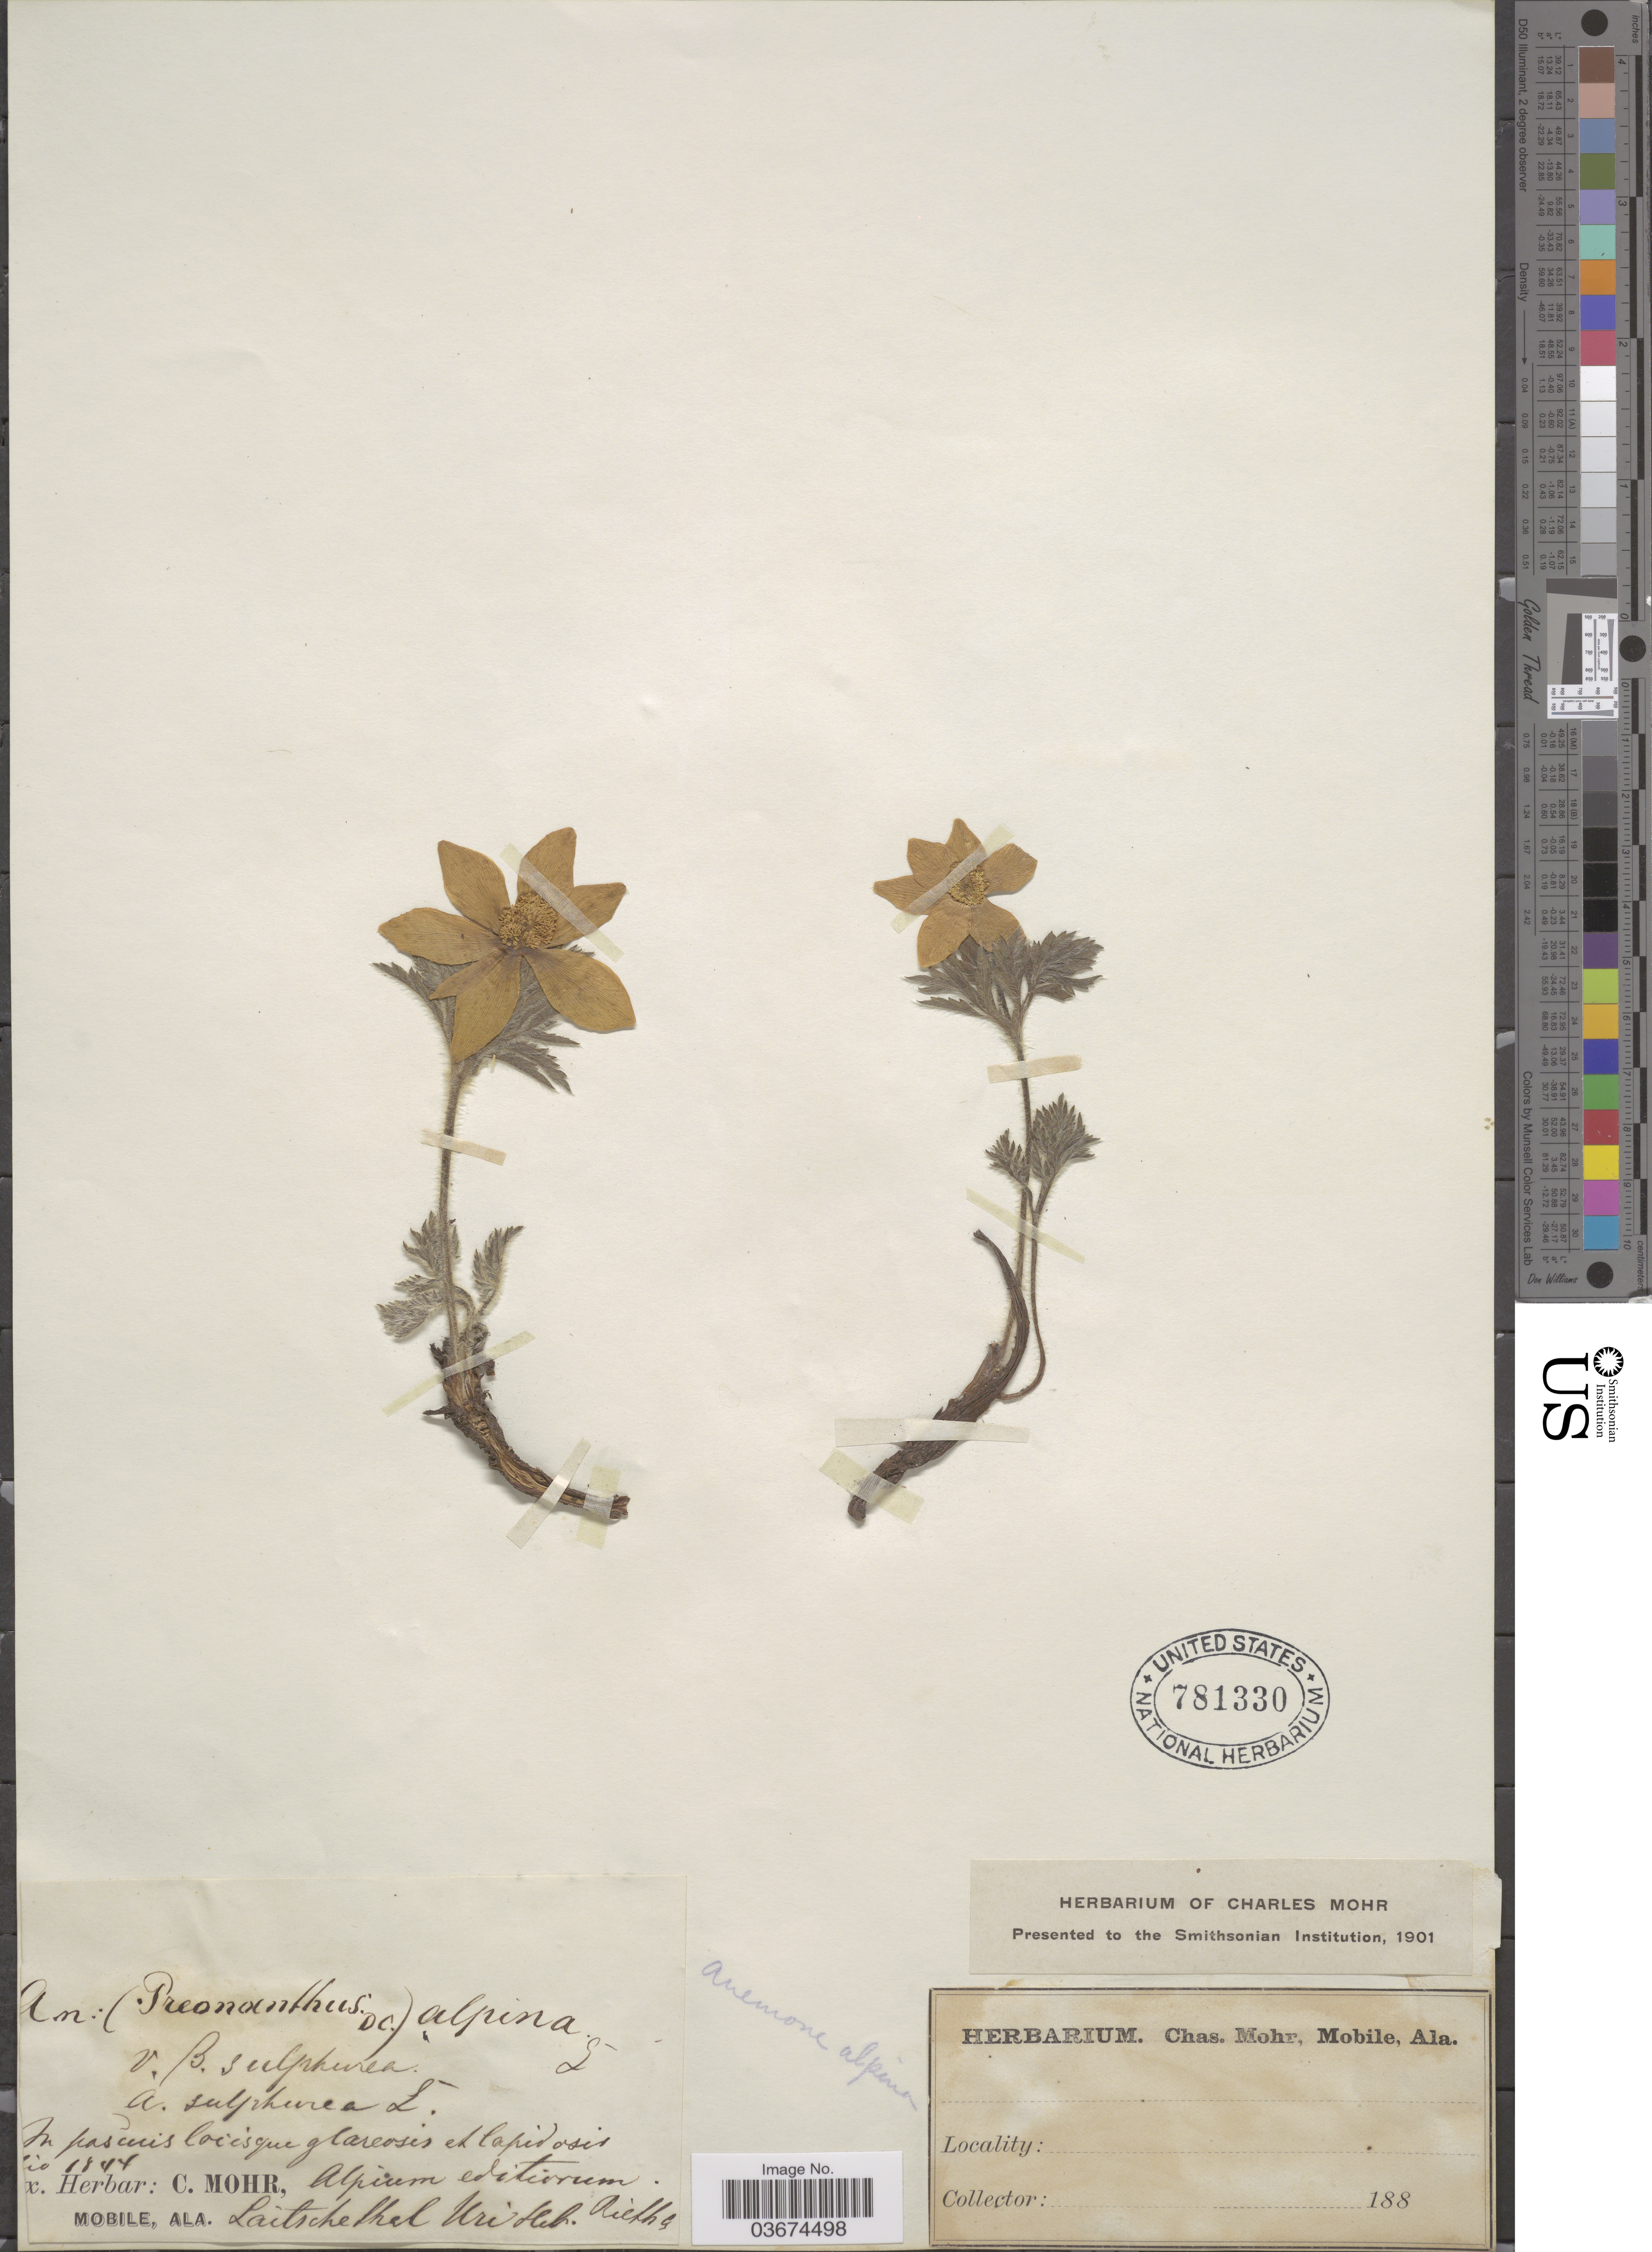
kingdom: Plantae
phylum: Tracheophyta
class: Magnoliopsida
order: Ranunculales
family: Ranunculaceae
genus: Pulsatilla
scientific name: Pulsatilla alpina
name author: Delarbre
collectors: ex herb. C. Mohr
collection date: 1844-05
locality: Alpium editiorum [unsure placement]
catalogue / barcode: US 781330